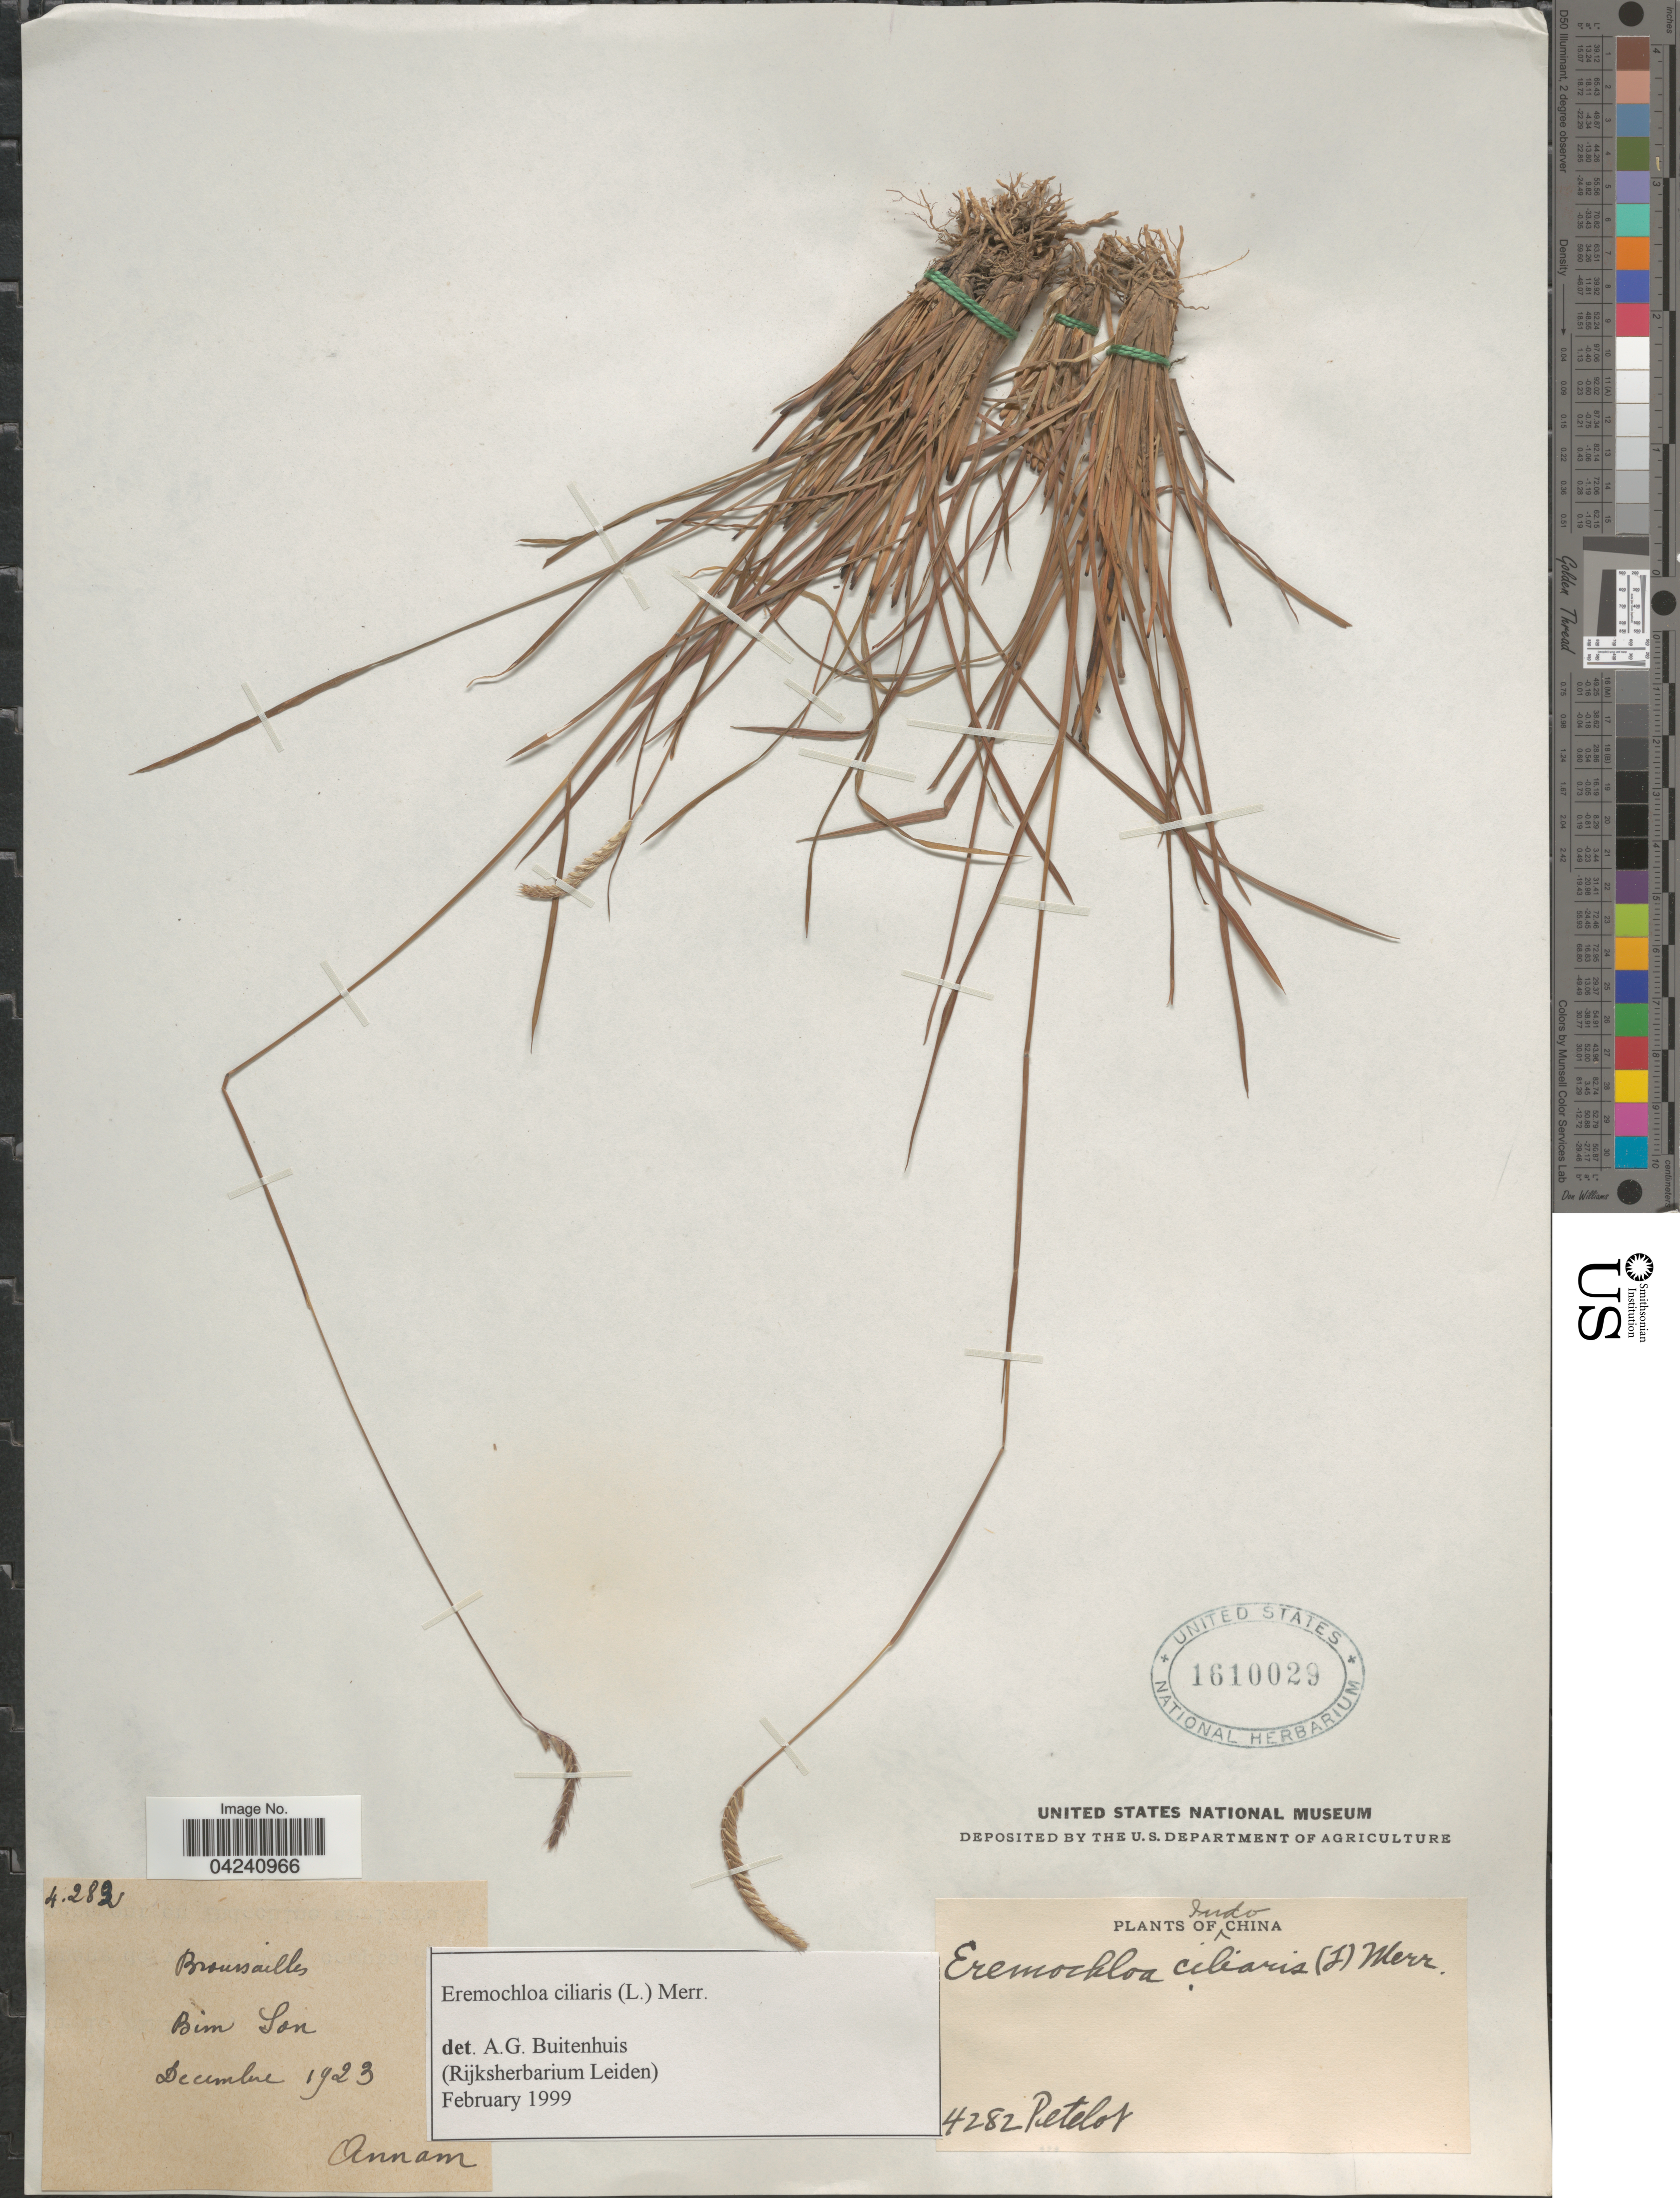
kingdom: Plantae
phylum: Tracheophyta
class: Liliopsida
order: Poales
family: Poaceae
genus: Eremochloa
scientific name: Eremochloa ciliaris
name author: (L.) Merr.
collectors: Pételot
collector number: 4282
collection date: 1923-12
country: Vietnam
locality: Broussailles. Bim Son. Annam.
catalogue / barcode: US 1610029